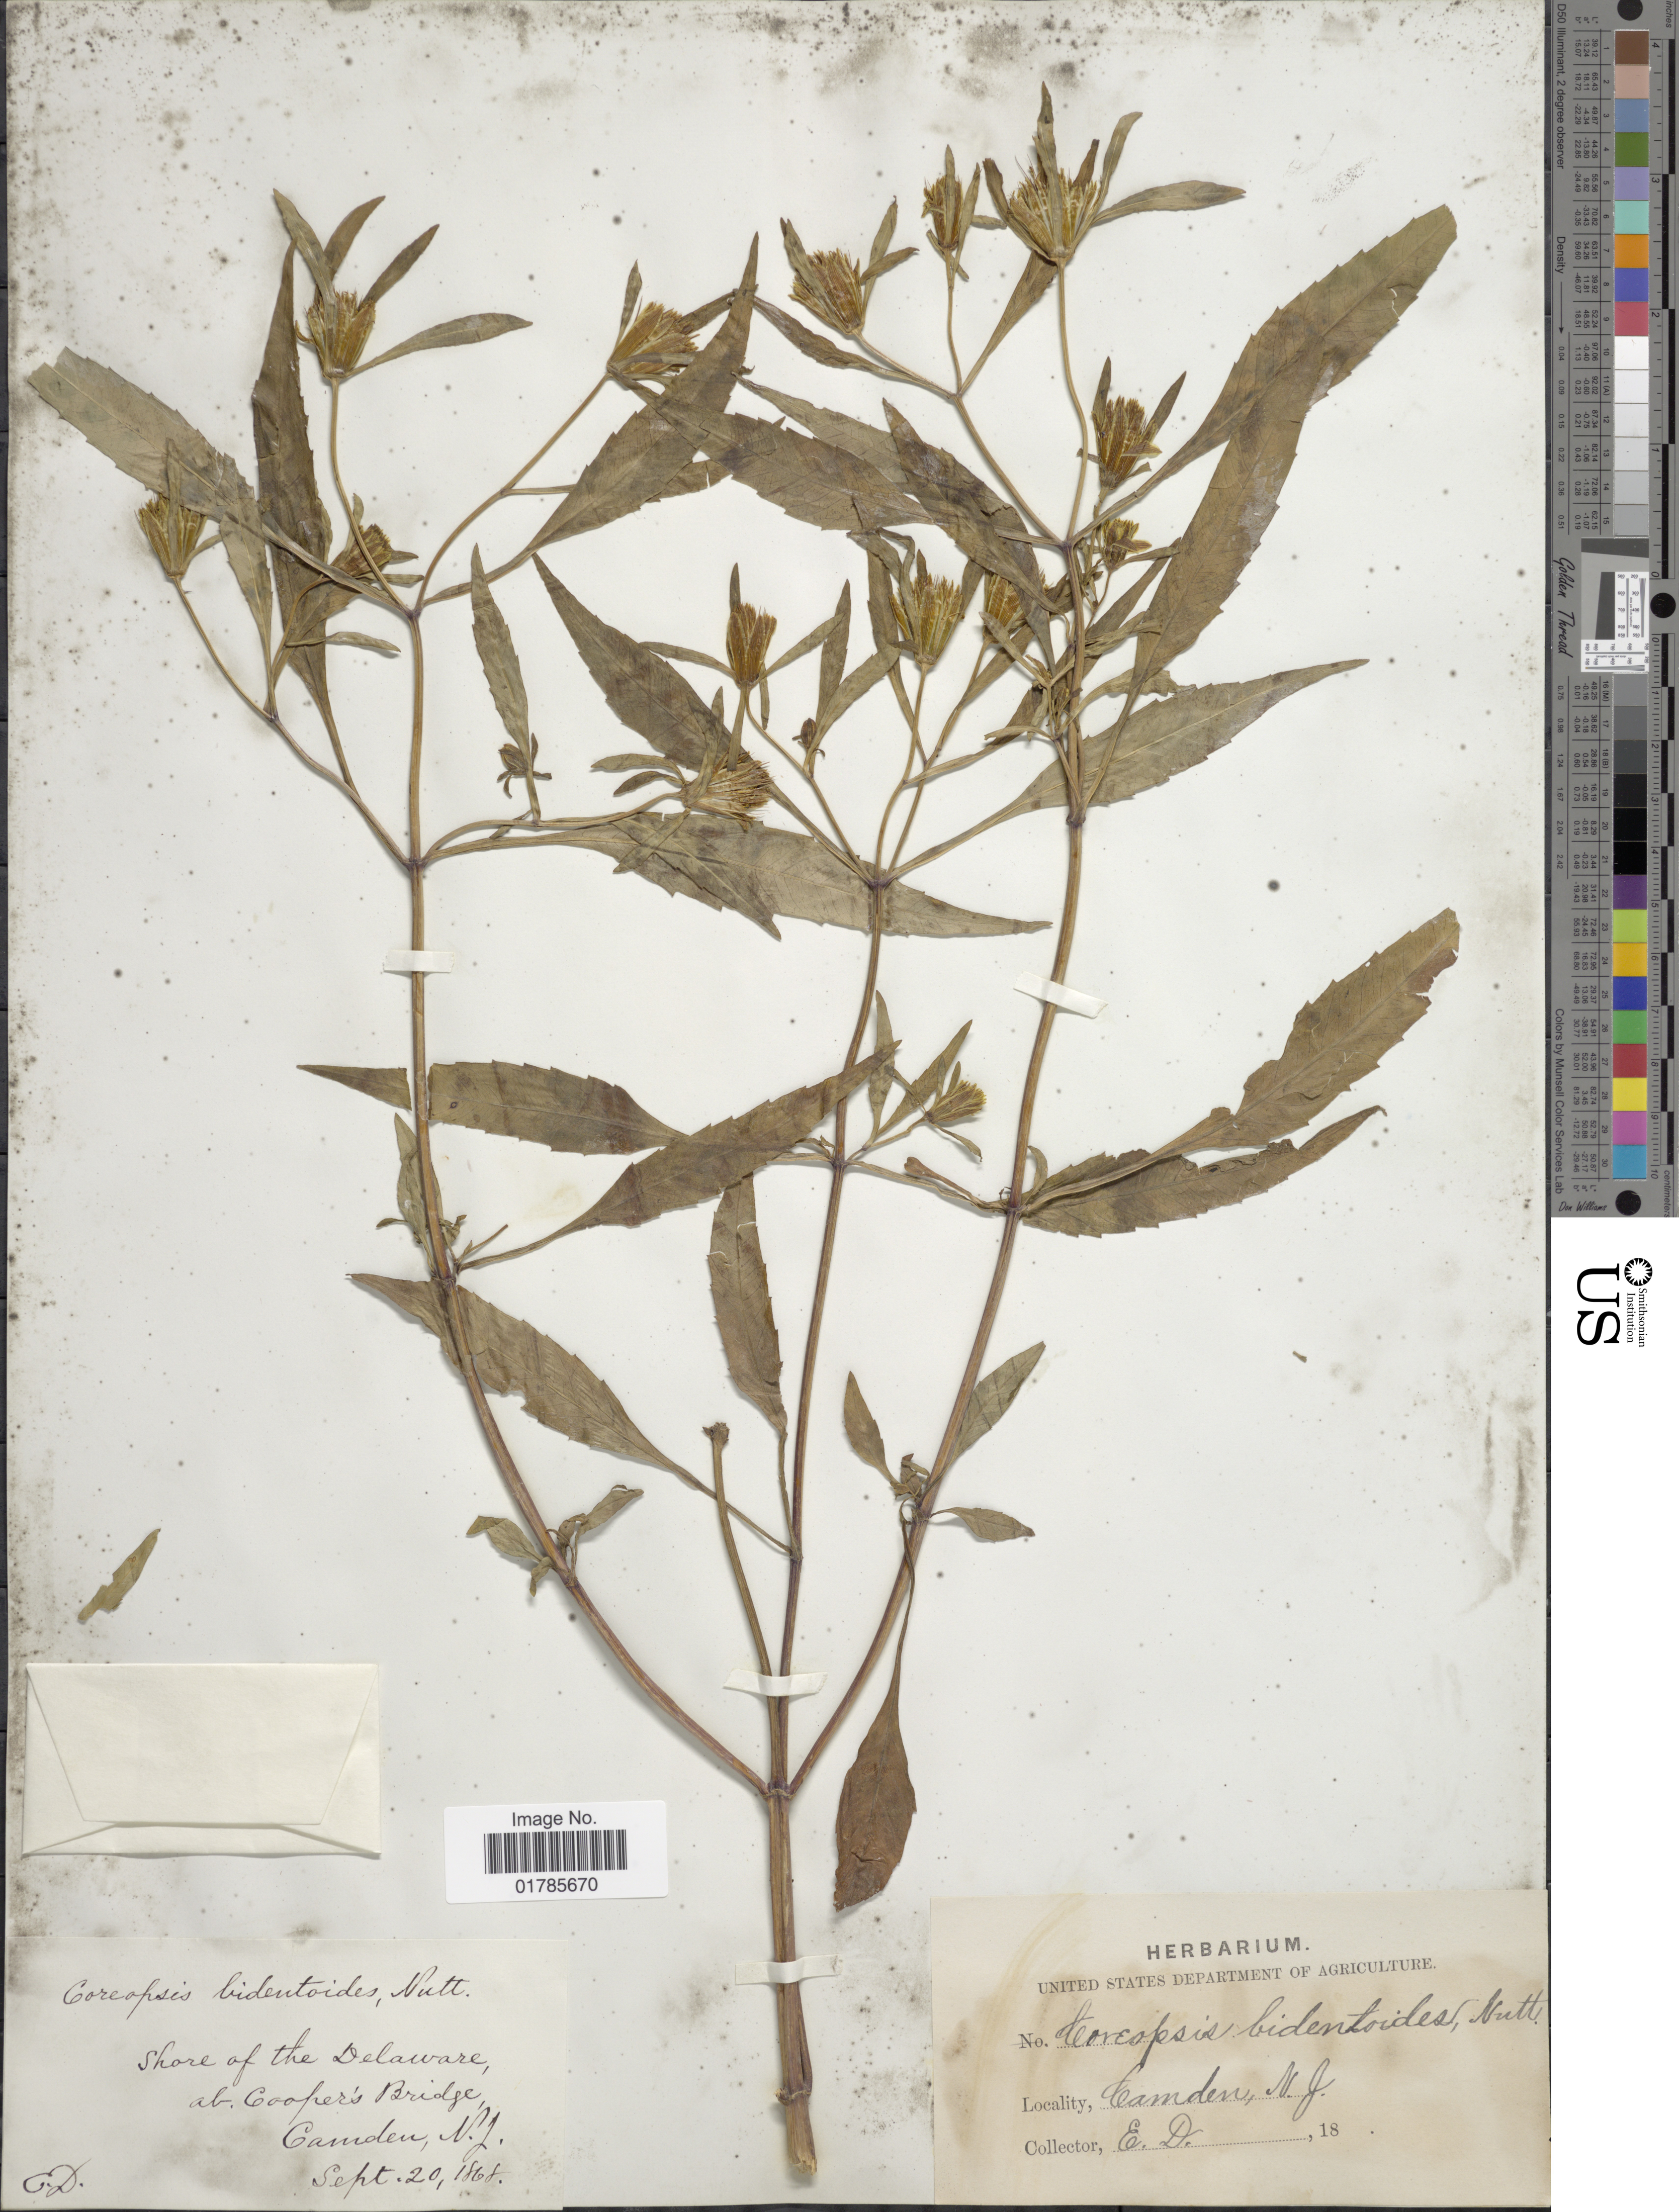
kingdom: Plantae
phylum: Tracheophyta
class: Magnoliopsida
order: Asterales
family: Asteraceae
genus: Bidens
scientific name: Bidens bidentoides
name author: (Nutt.) Britton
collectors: E. D.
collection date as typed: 18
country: United States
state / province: New Jersey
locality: Shore of the Delaware, at Cooper's Bridge, Camden